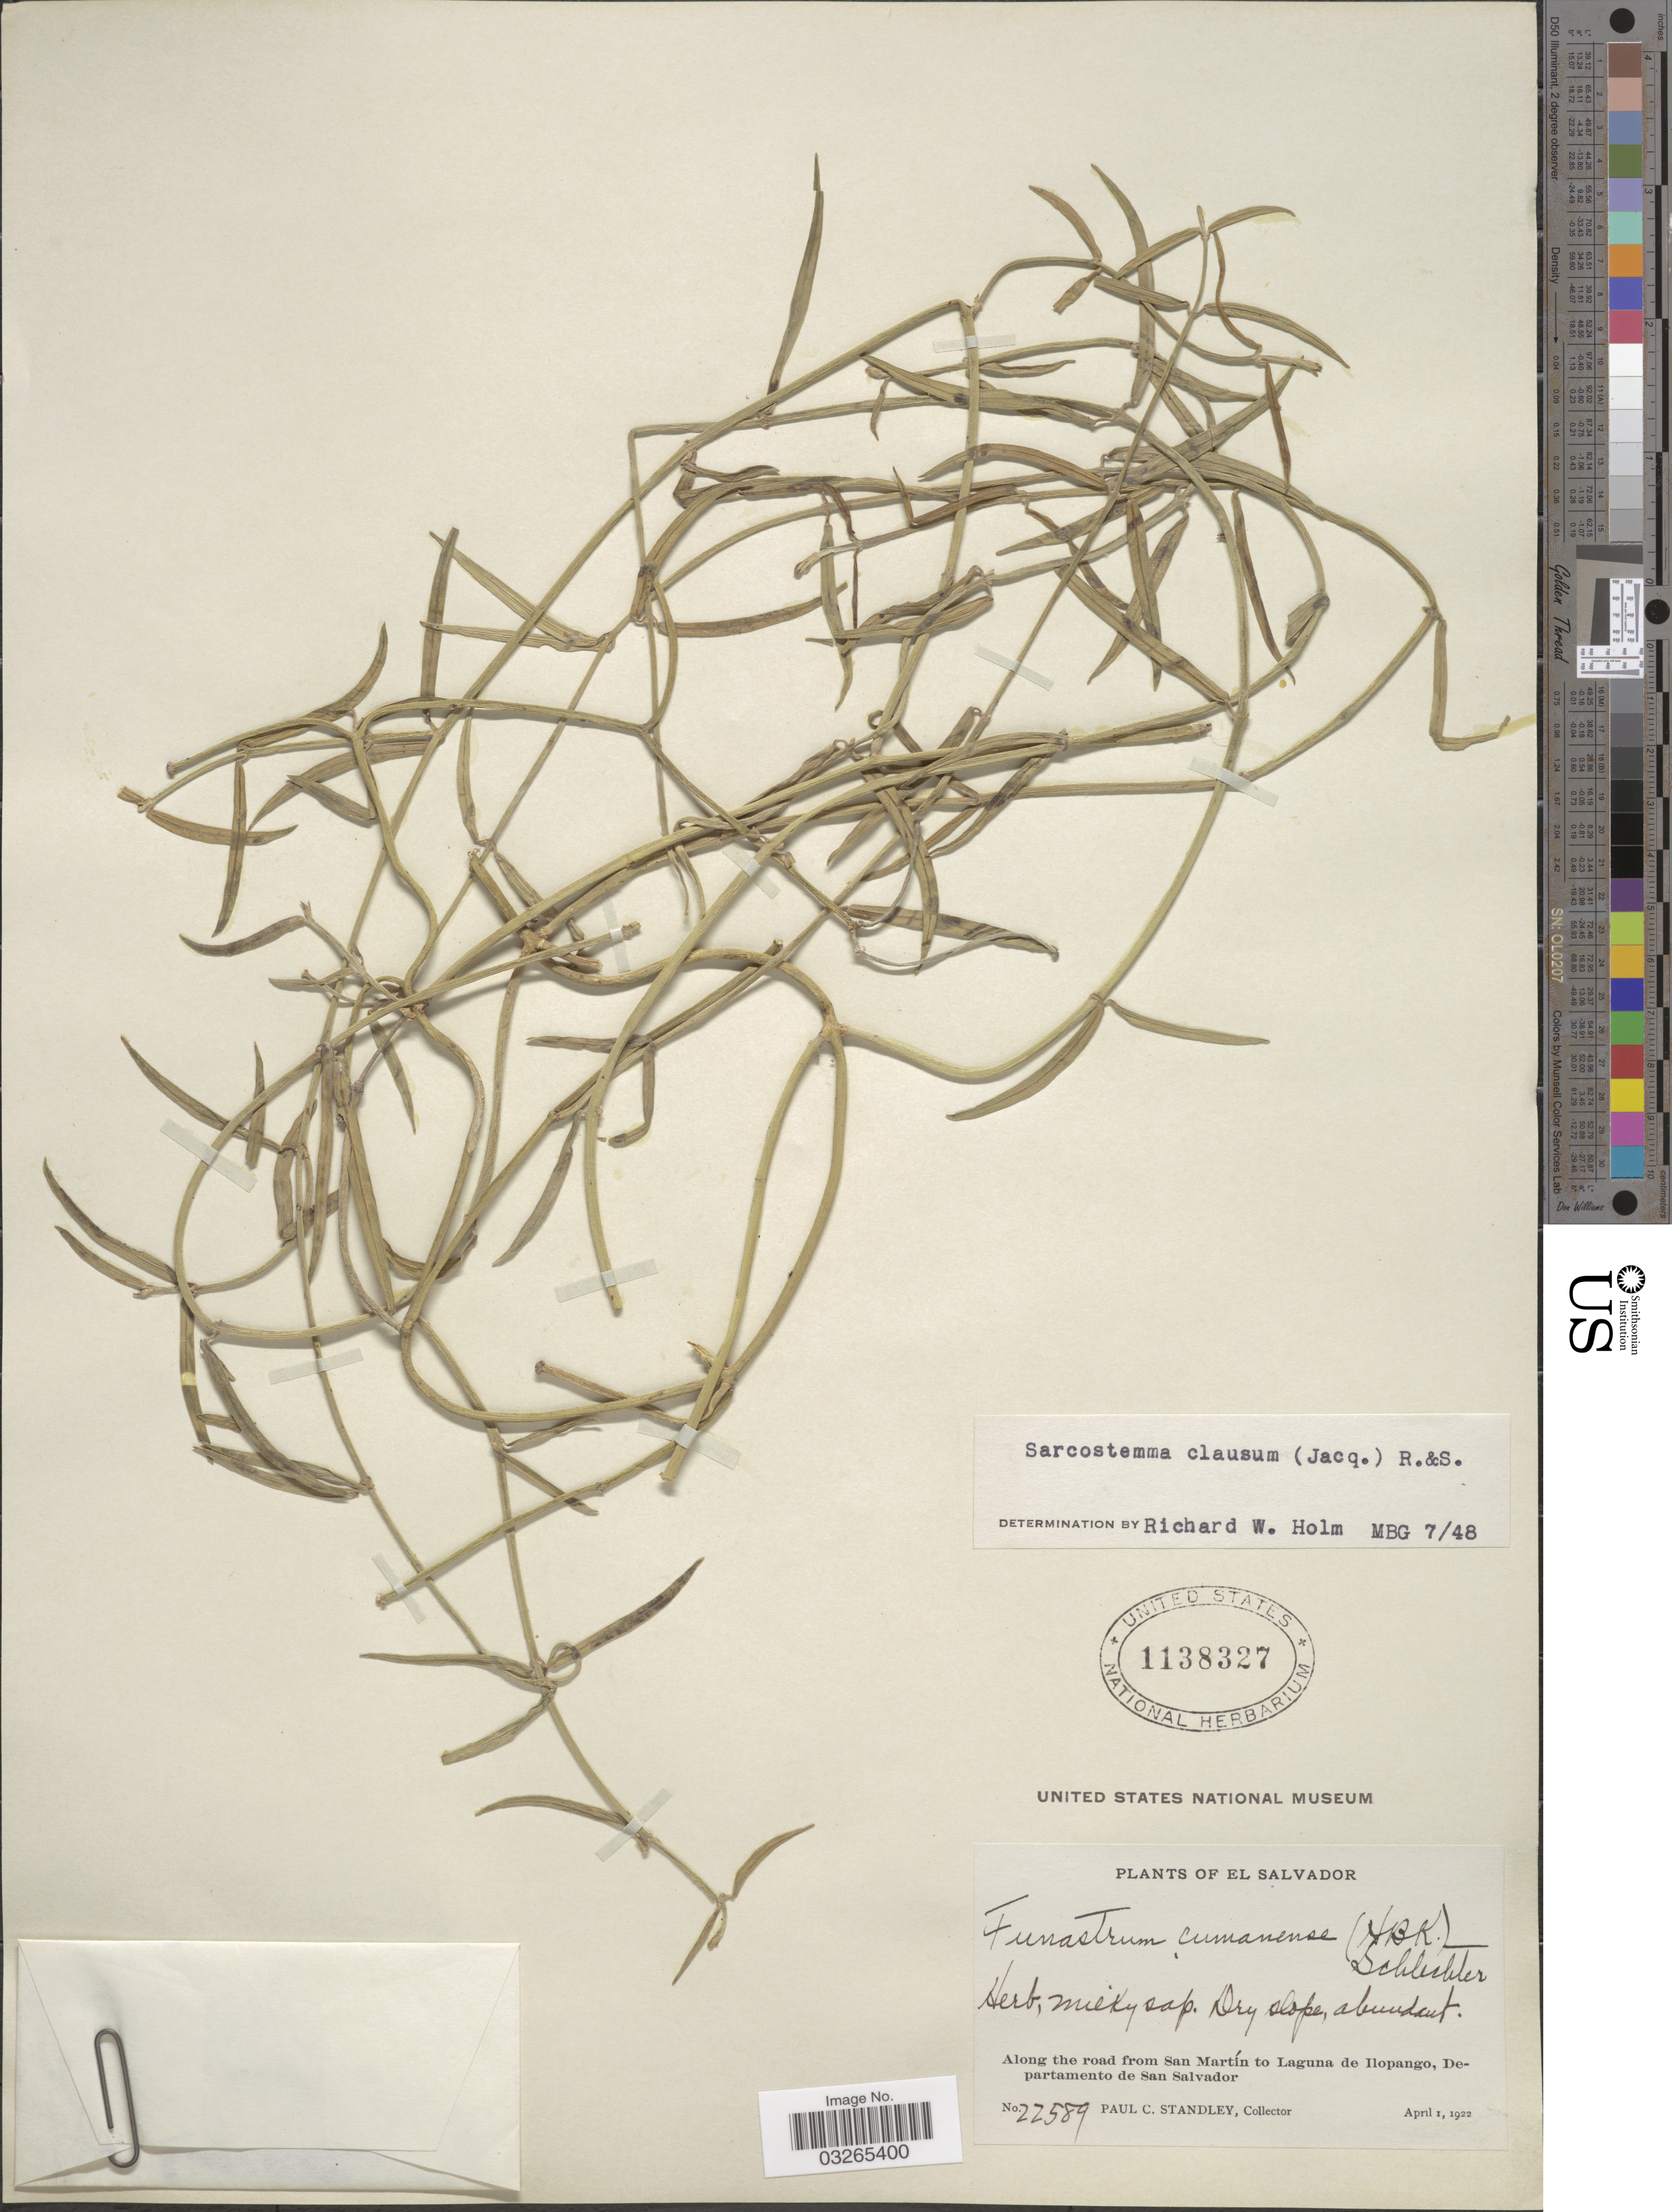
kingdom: Plantae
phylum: Tracheophyta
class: Magnoliopsida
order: Gentianales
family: Apocynaceae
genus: Sarcostemma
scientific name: Sarcostemma clausum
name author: (Jacq.) Schult.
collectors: P. C. Standley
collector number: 22589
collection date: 1922-04-01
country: El Salvador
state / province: San Salvador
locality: Along the road from San Martín to Laguna de Ilopango, Departamento de San Salvador.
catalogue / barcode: US 1138327